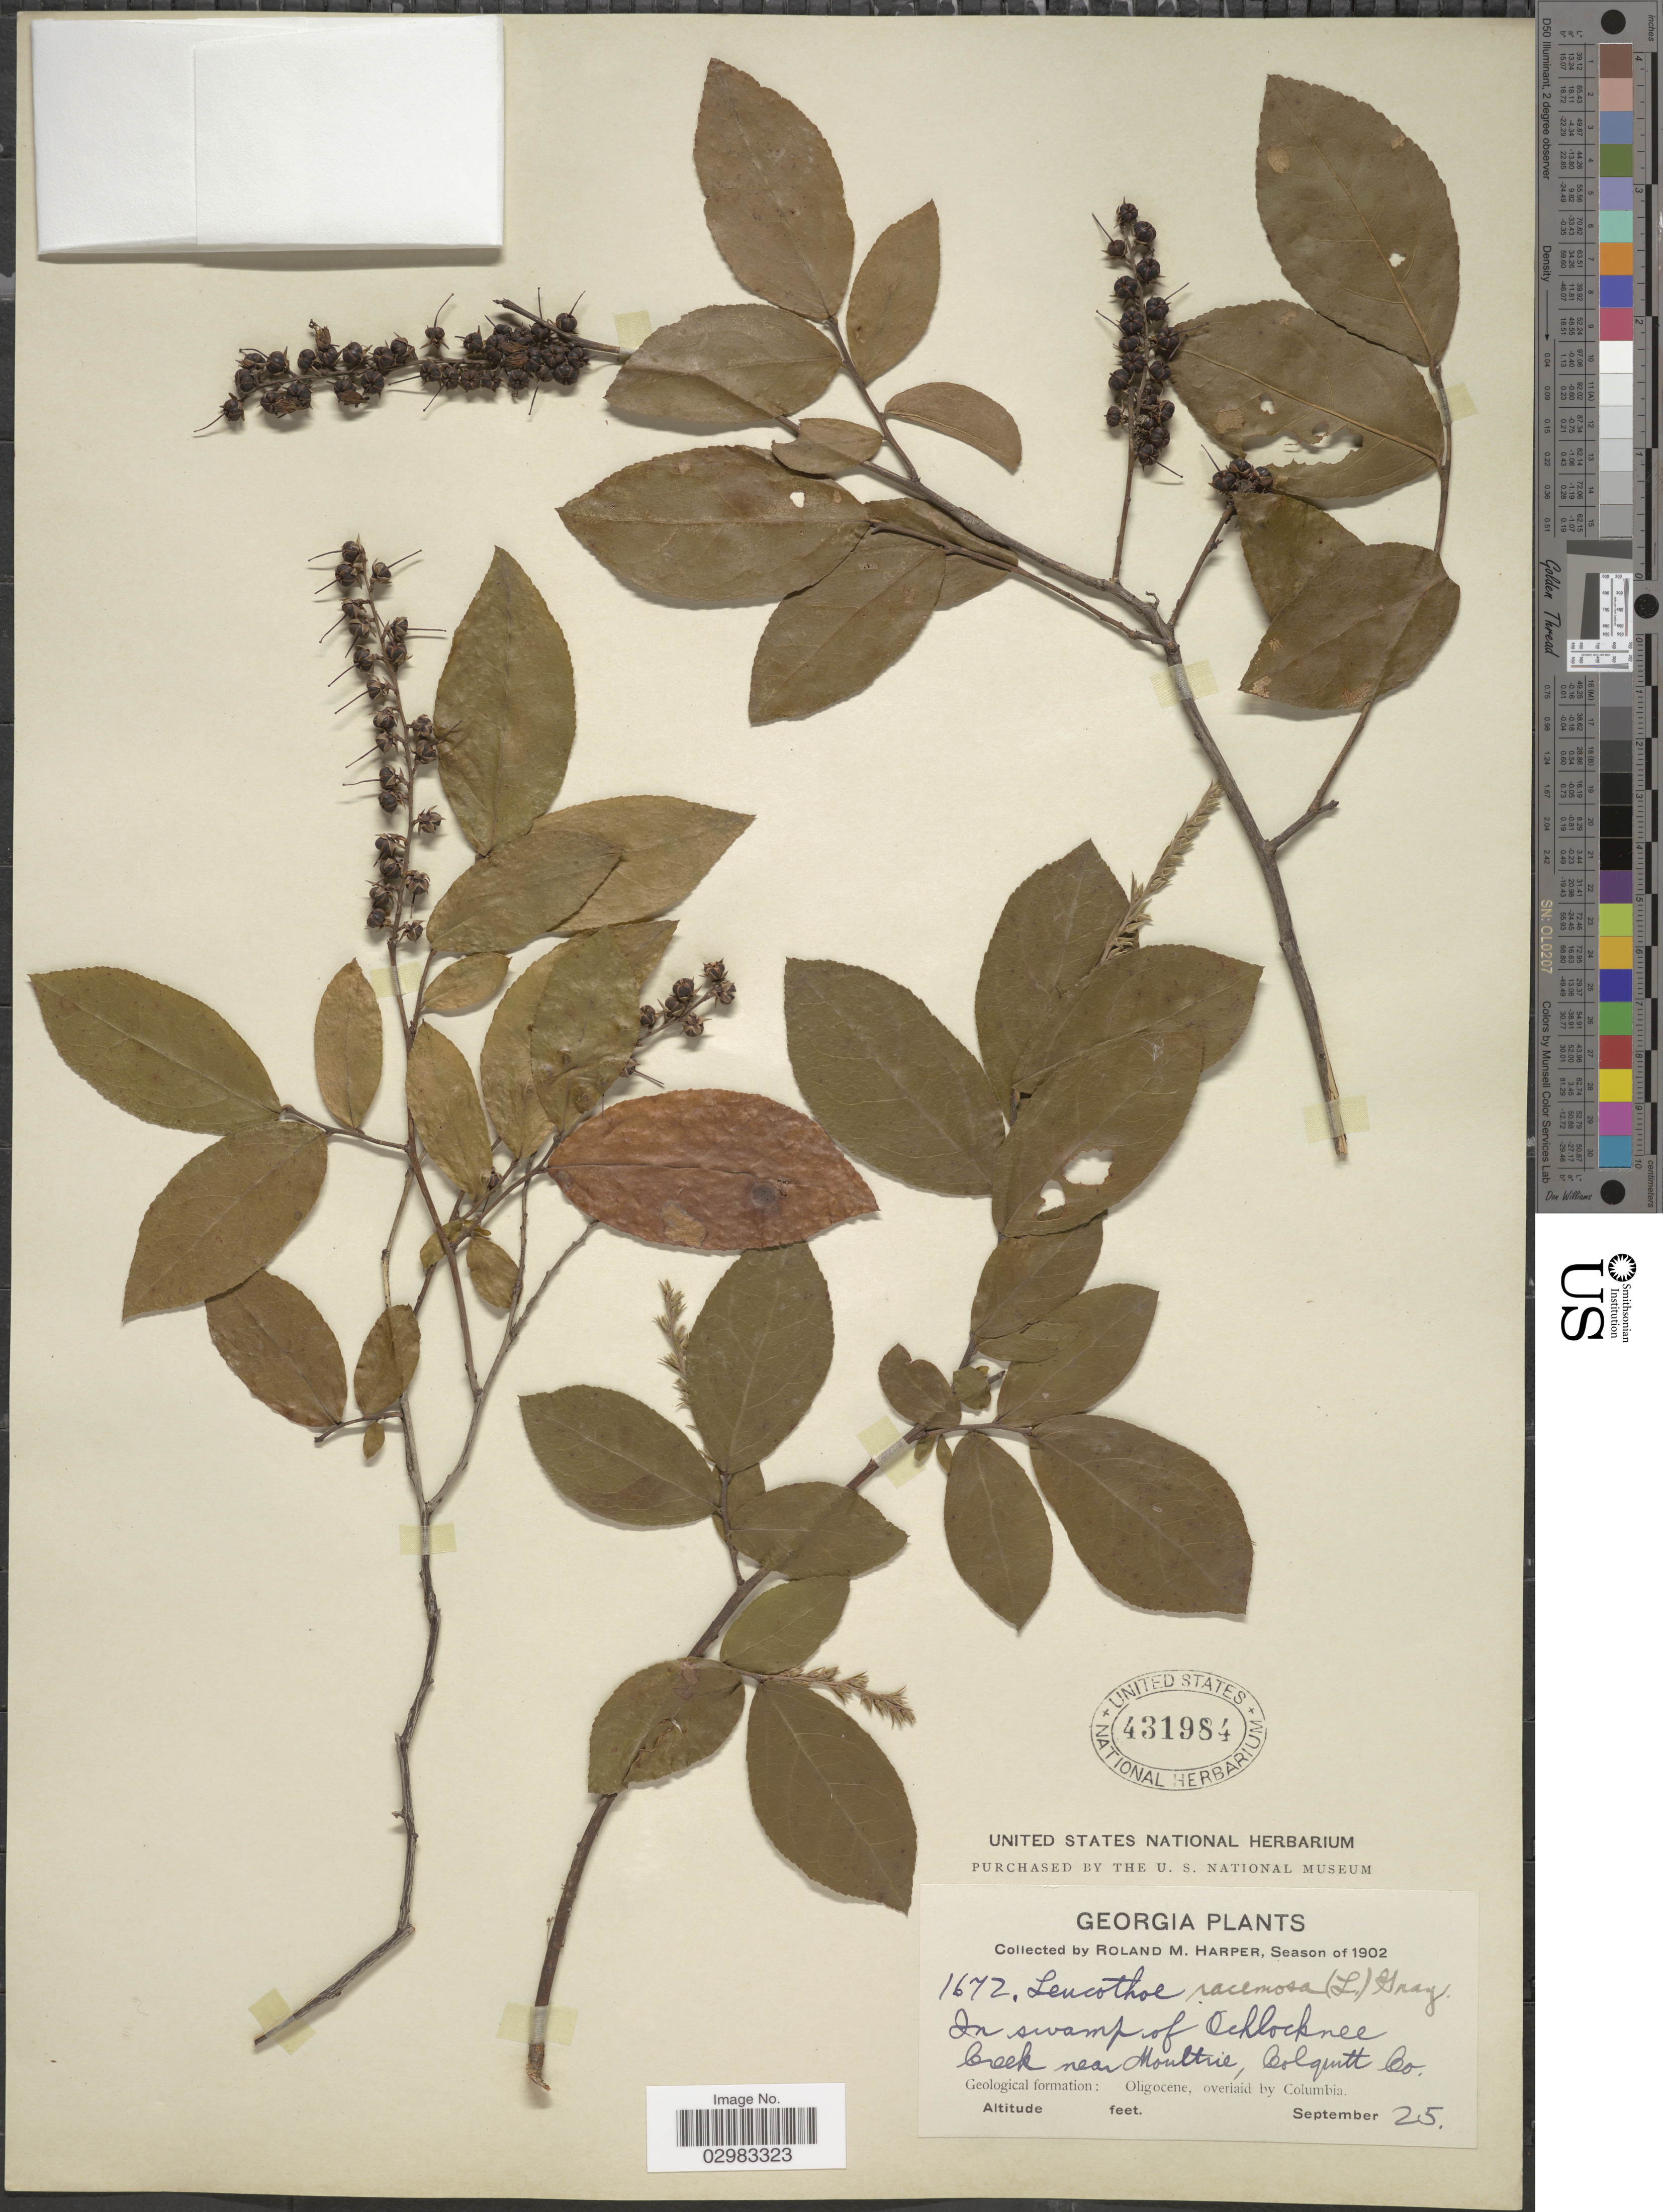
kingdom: Plantae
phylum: Tracheophyta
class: Magnoliopsida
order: Ericales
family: Ericaceae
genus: Leucothoe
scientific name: Leucothoë racemosa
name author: (L.) A. Gray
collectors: R. M. Harper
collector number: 1672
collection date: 1902-09-25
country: United States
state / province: Georgia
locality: In swamp of Ochlocknee Creek near Moultrie, Colquitt Co. Geological formation: Oligocene, overlaid by Columbia.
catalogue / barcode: US 431984